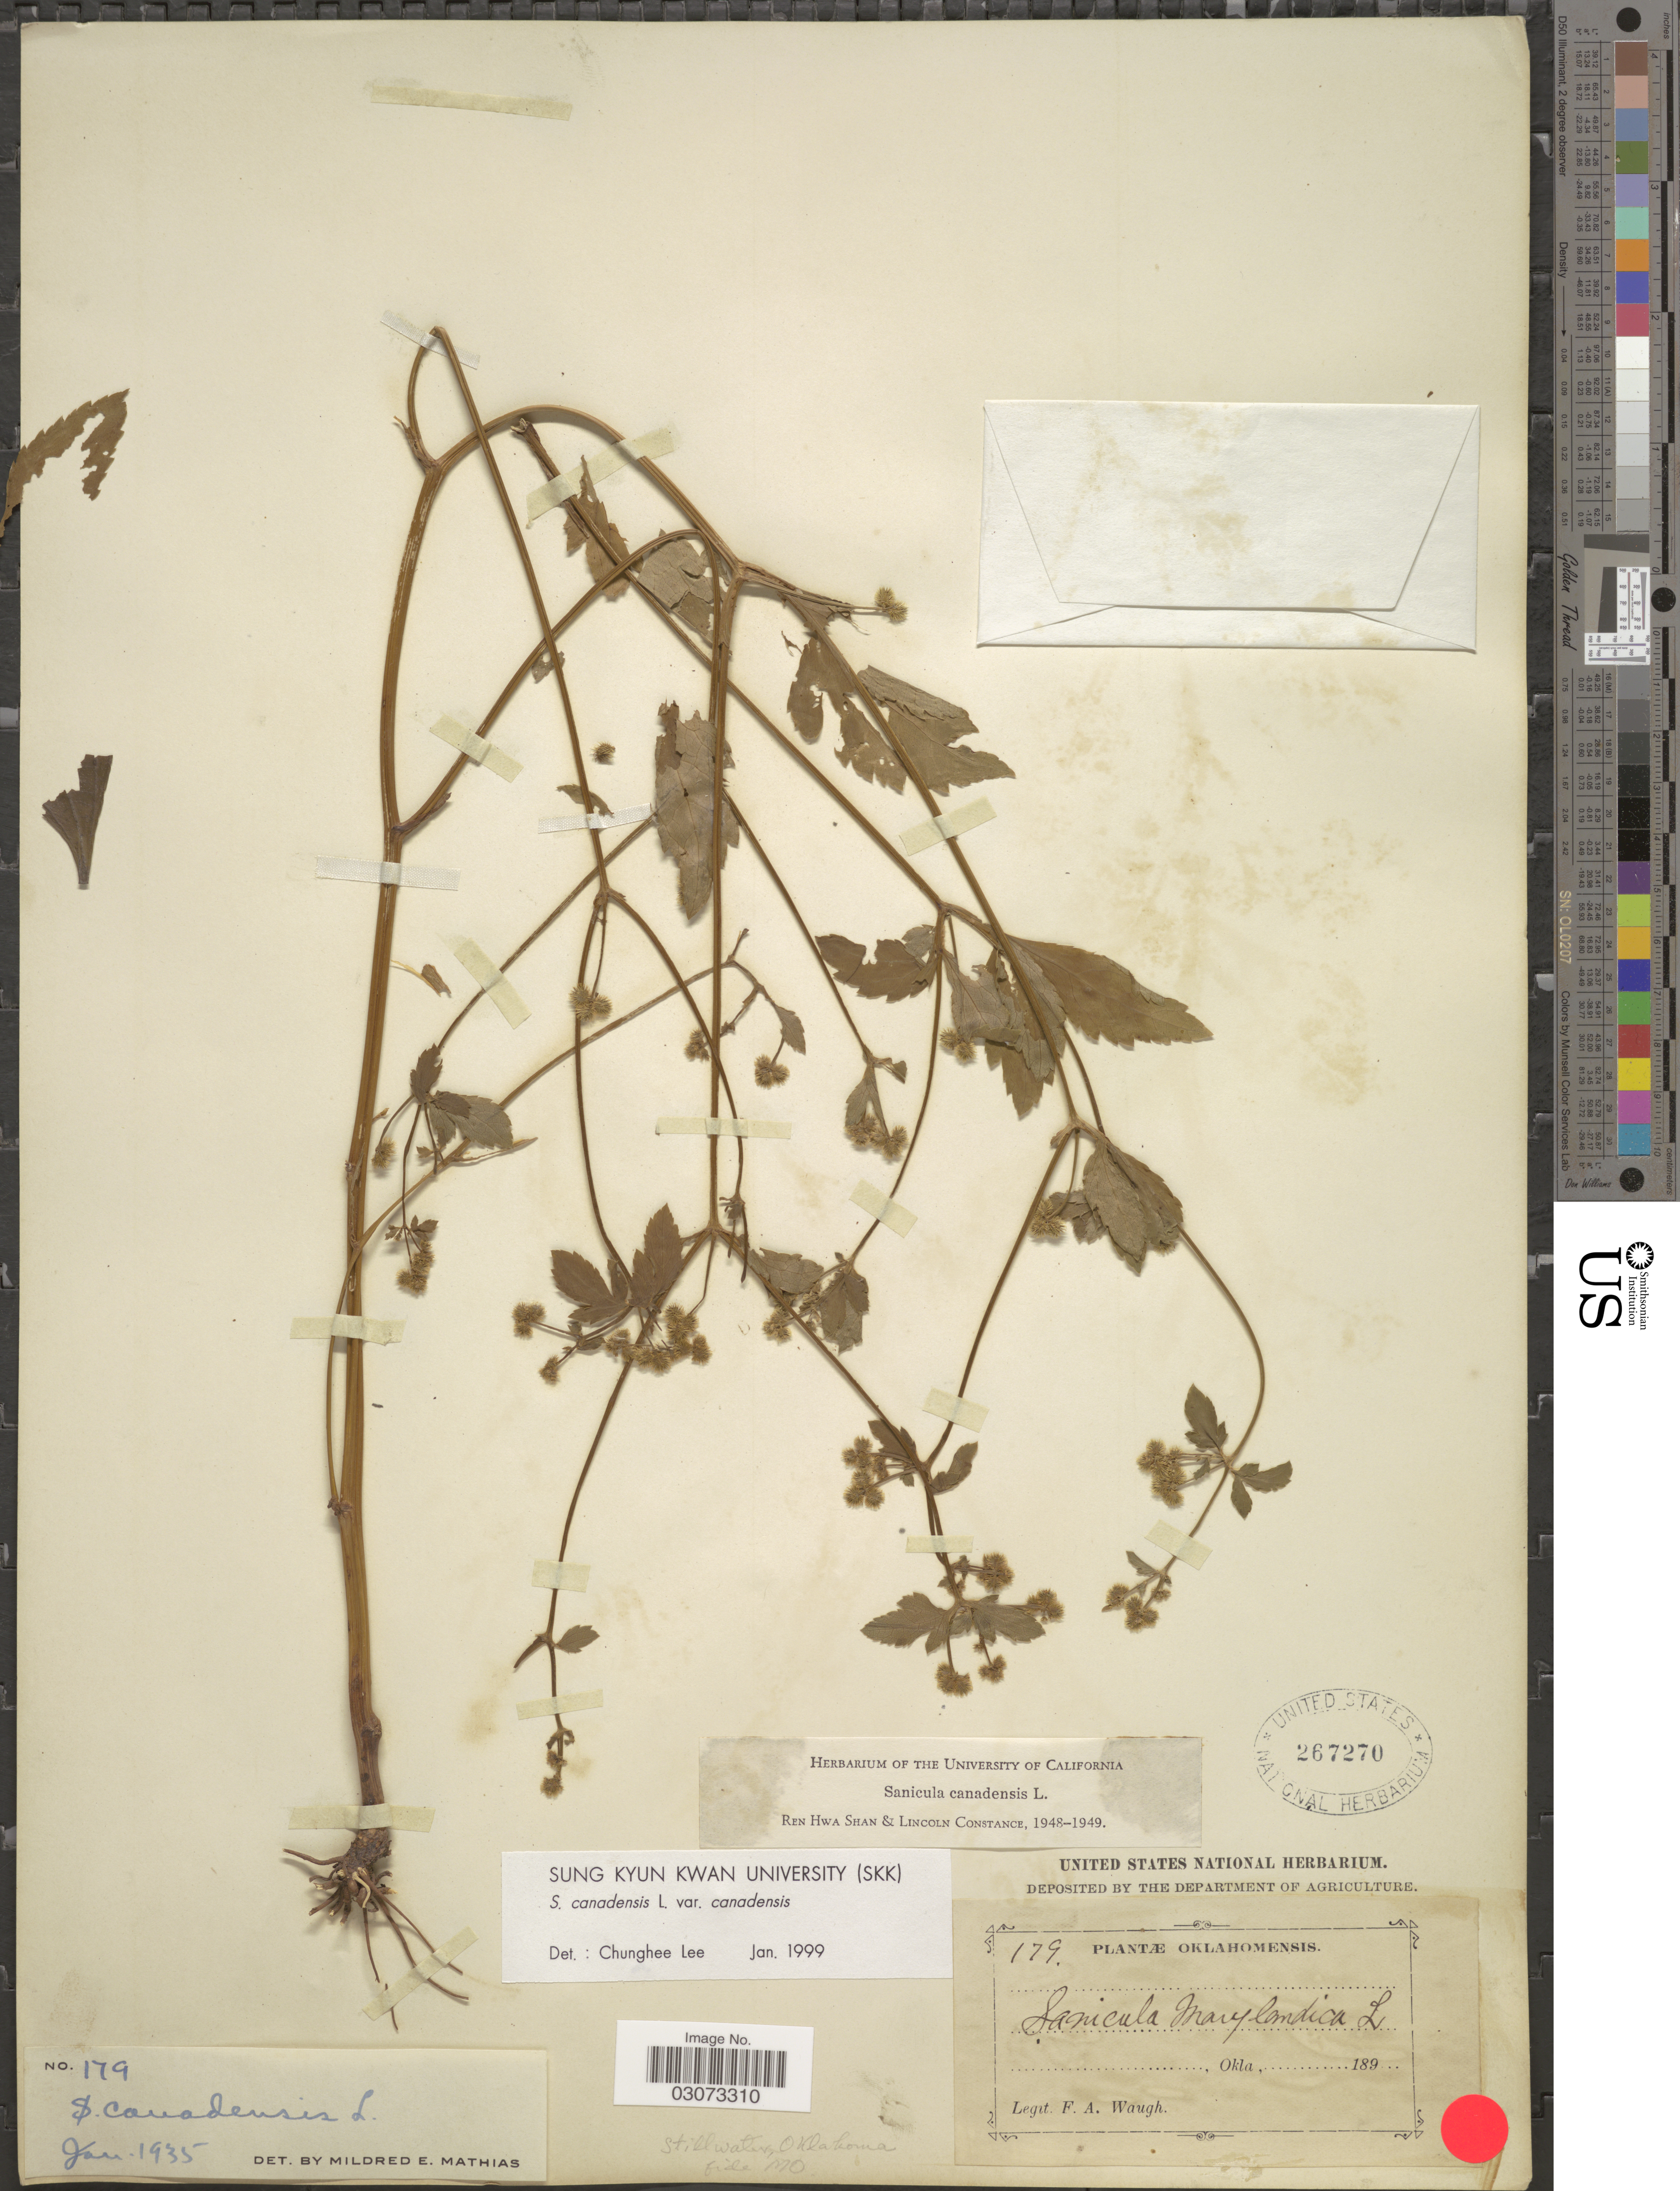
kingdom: Plantae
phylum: Tracheophyta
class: Magnoliopsida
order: Apiales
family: Apiaceae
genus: Sanicula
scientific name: Sanicula canadensis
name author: L.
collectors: F. Waugh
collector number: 179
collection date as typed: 189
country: United States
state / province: Oklahoma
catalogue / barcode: US 267270